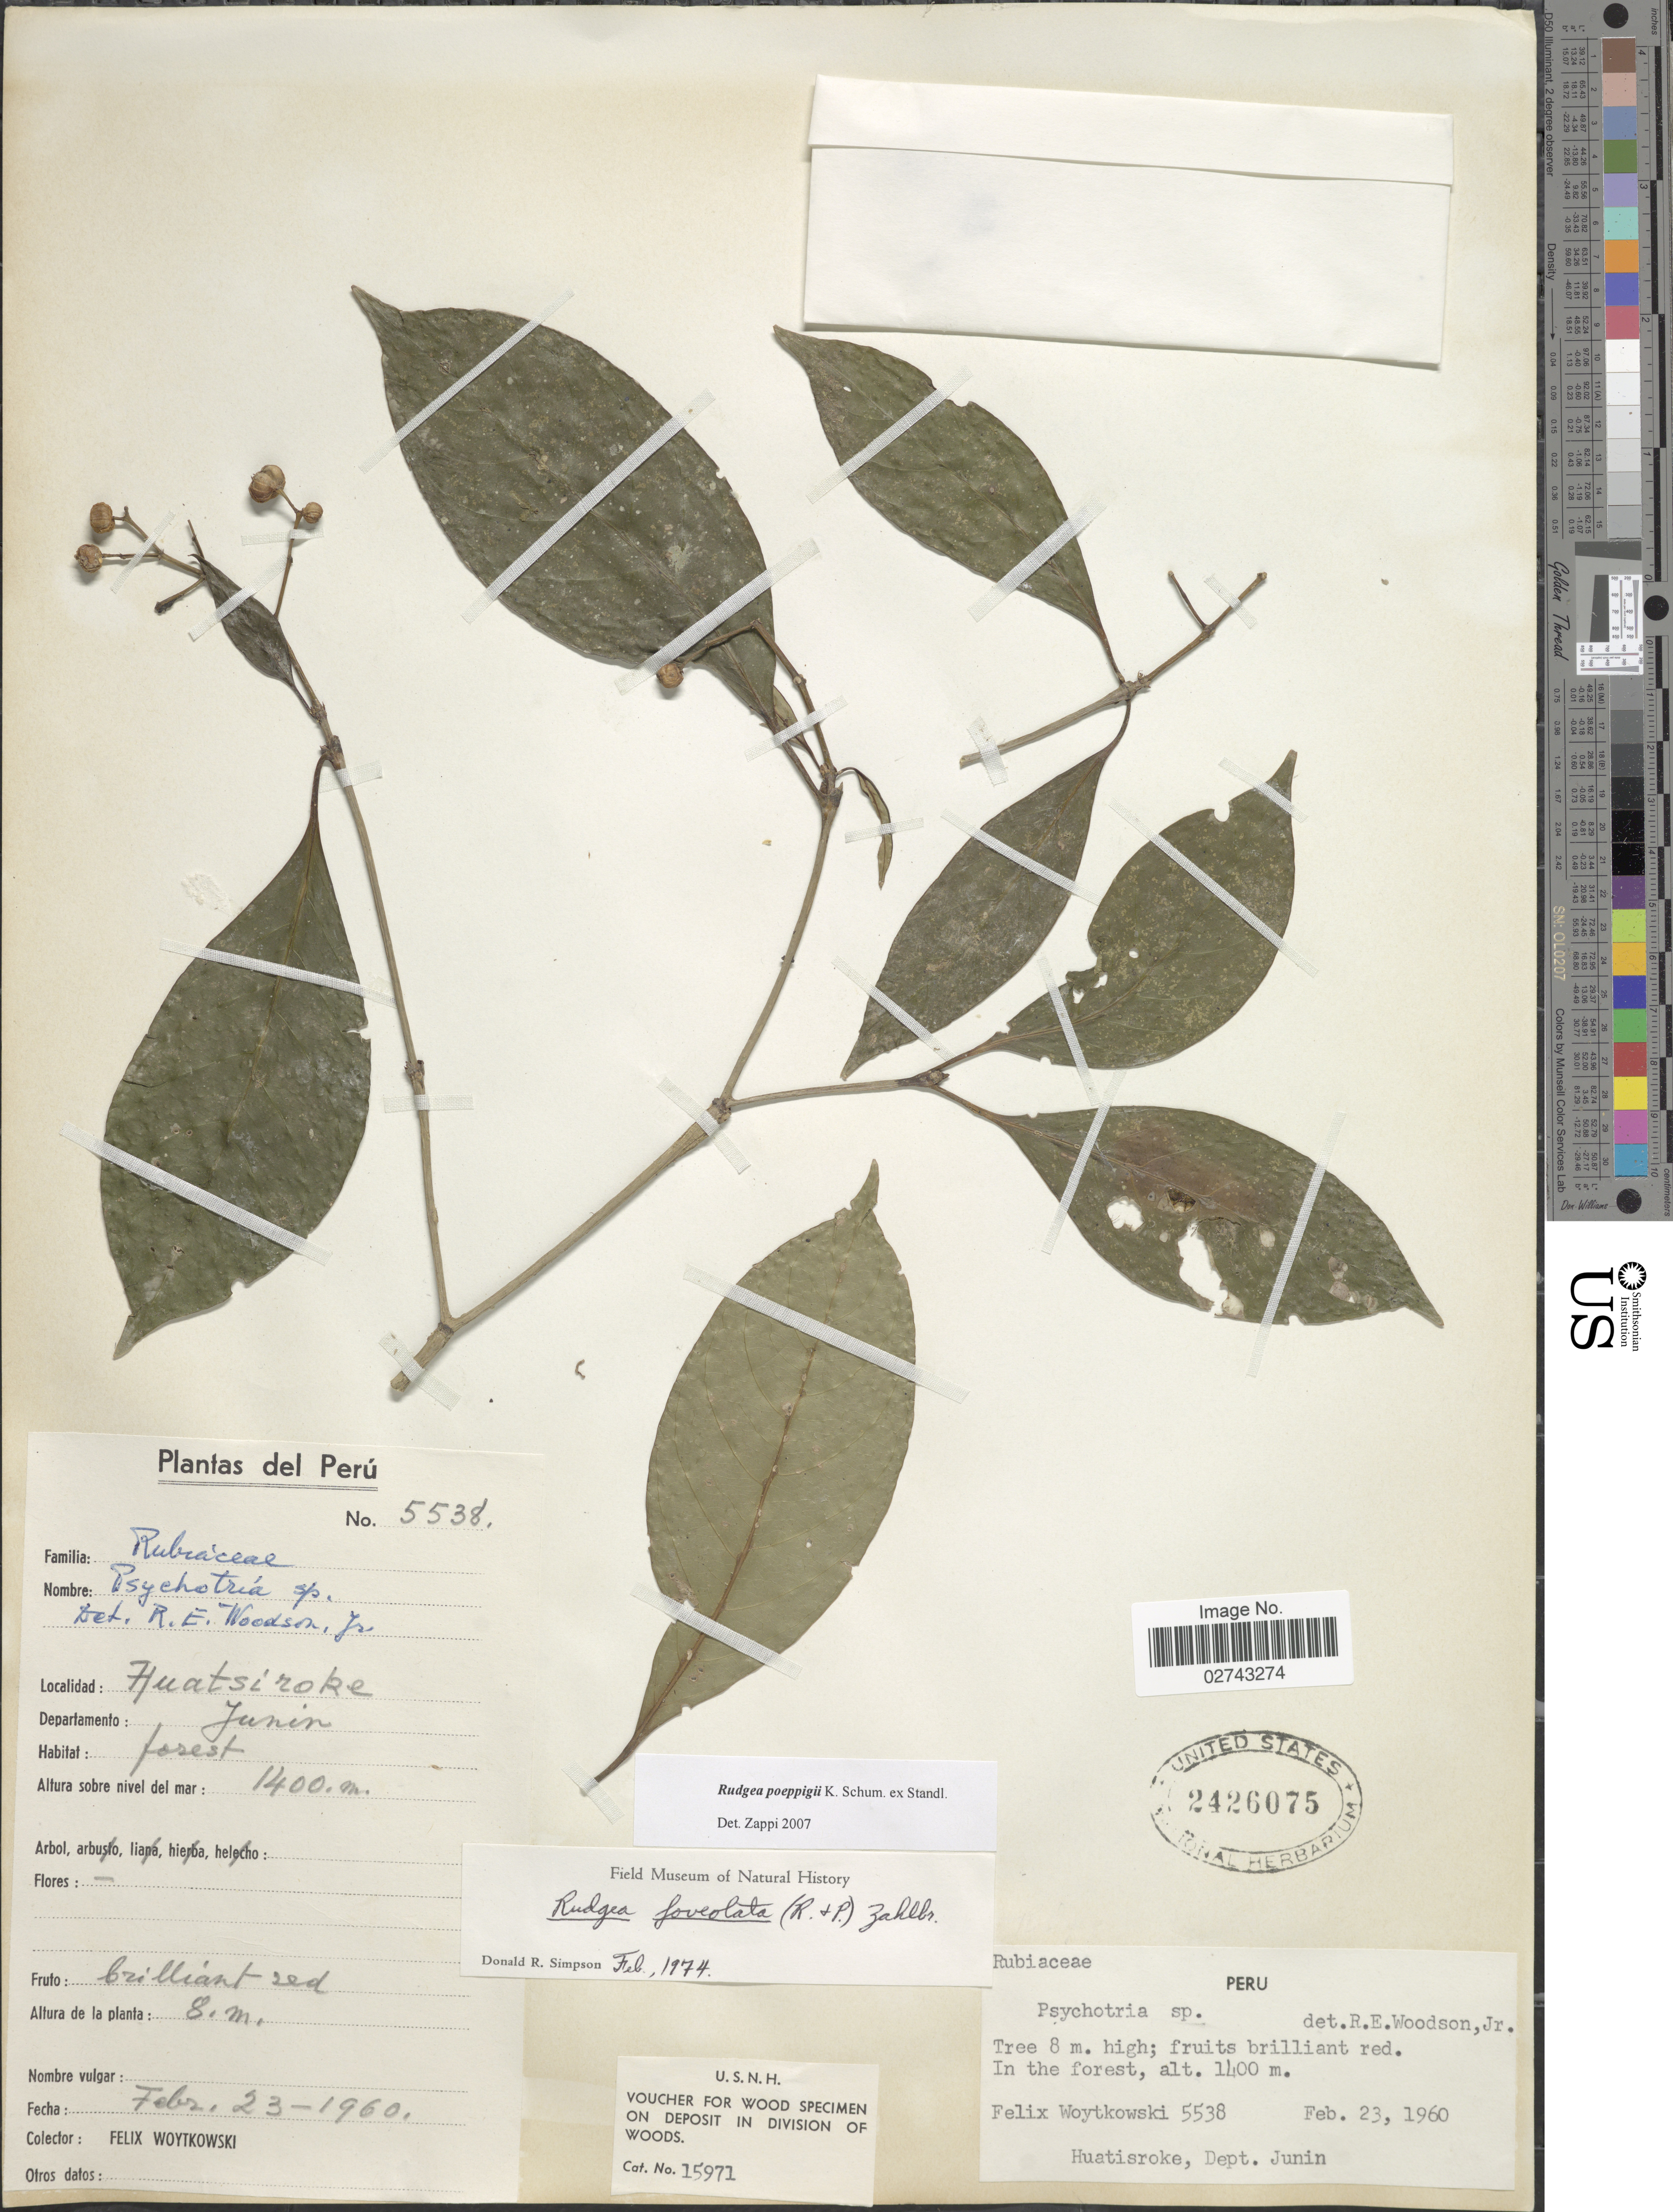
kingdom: Plantae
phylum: Tracheophyta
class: Magnoliopsida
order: Gentianales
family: Rubiaceae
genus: Rudgea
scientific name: Rudgea poeppigii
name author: Schum.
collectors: F. Woytkowski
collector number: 5538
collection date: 1960-02-23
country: Peru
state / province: Junín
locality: Huatsiroke, in the forest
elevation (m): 1400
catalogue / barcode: US 2426075